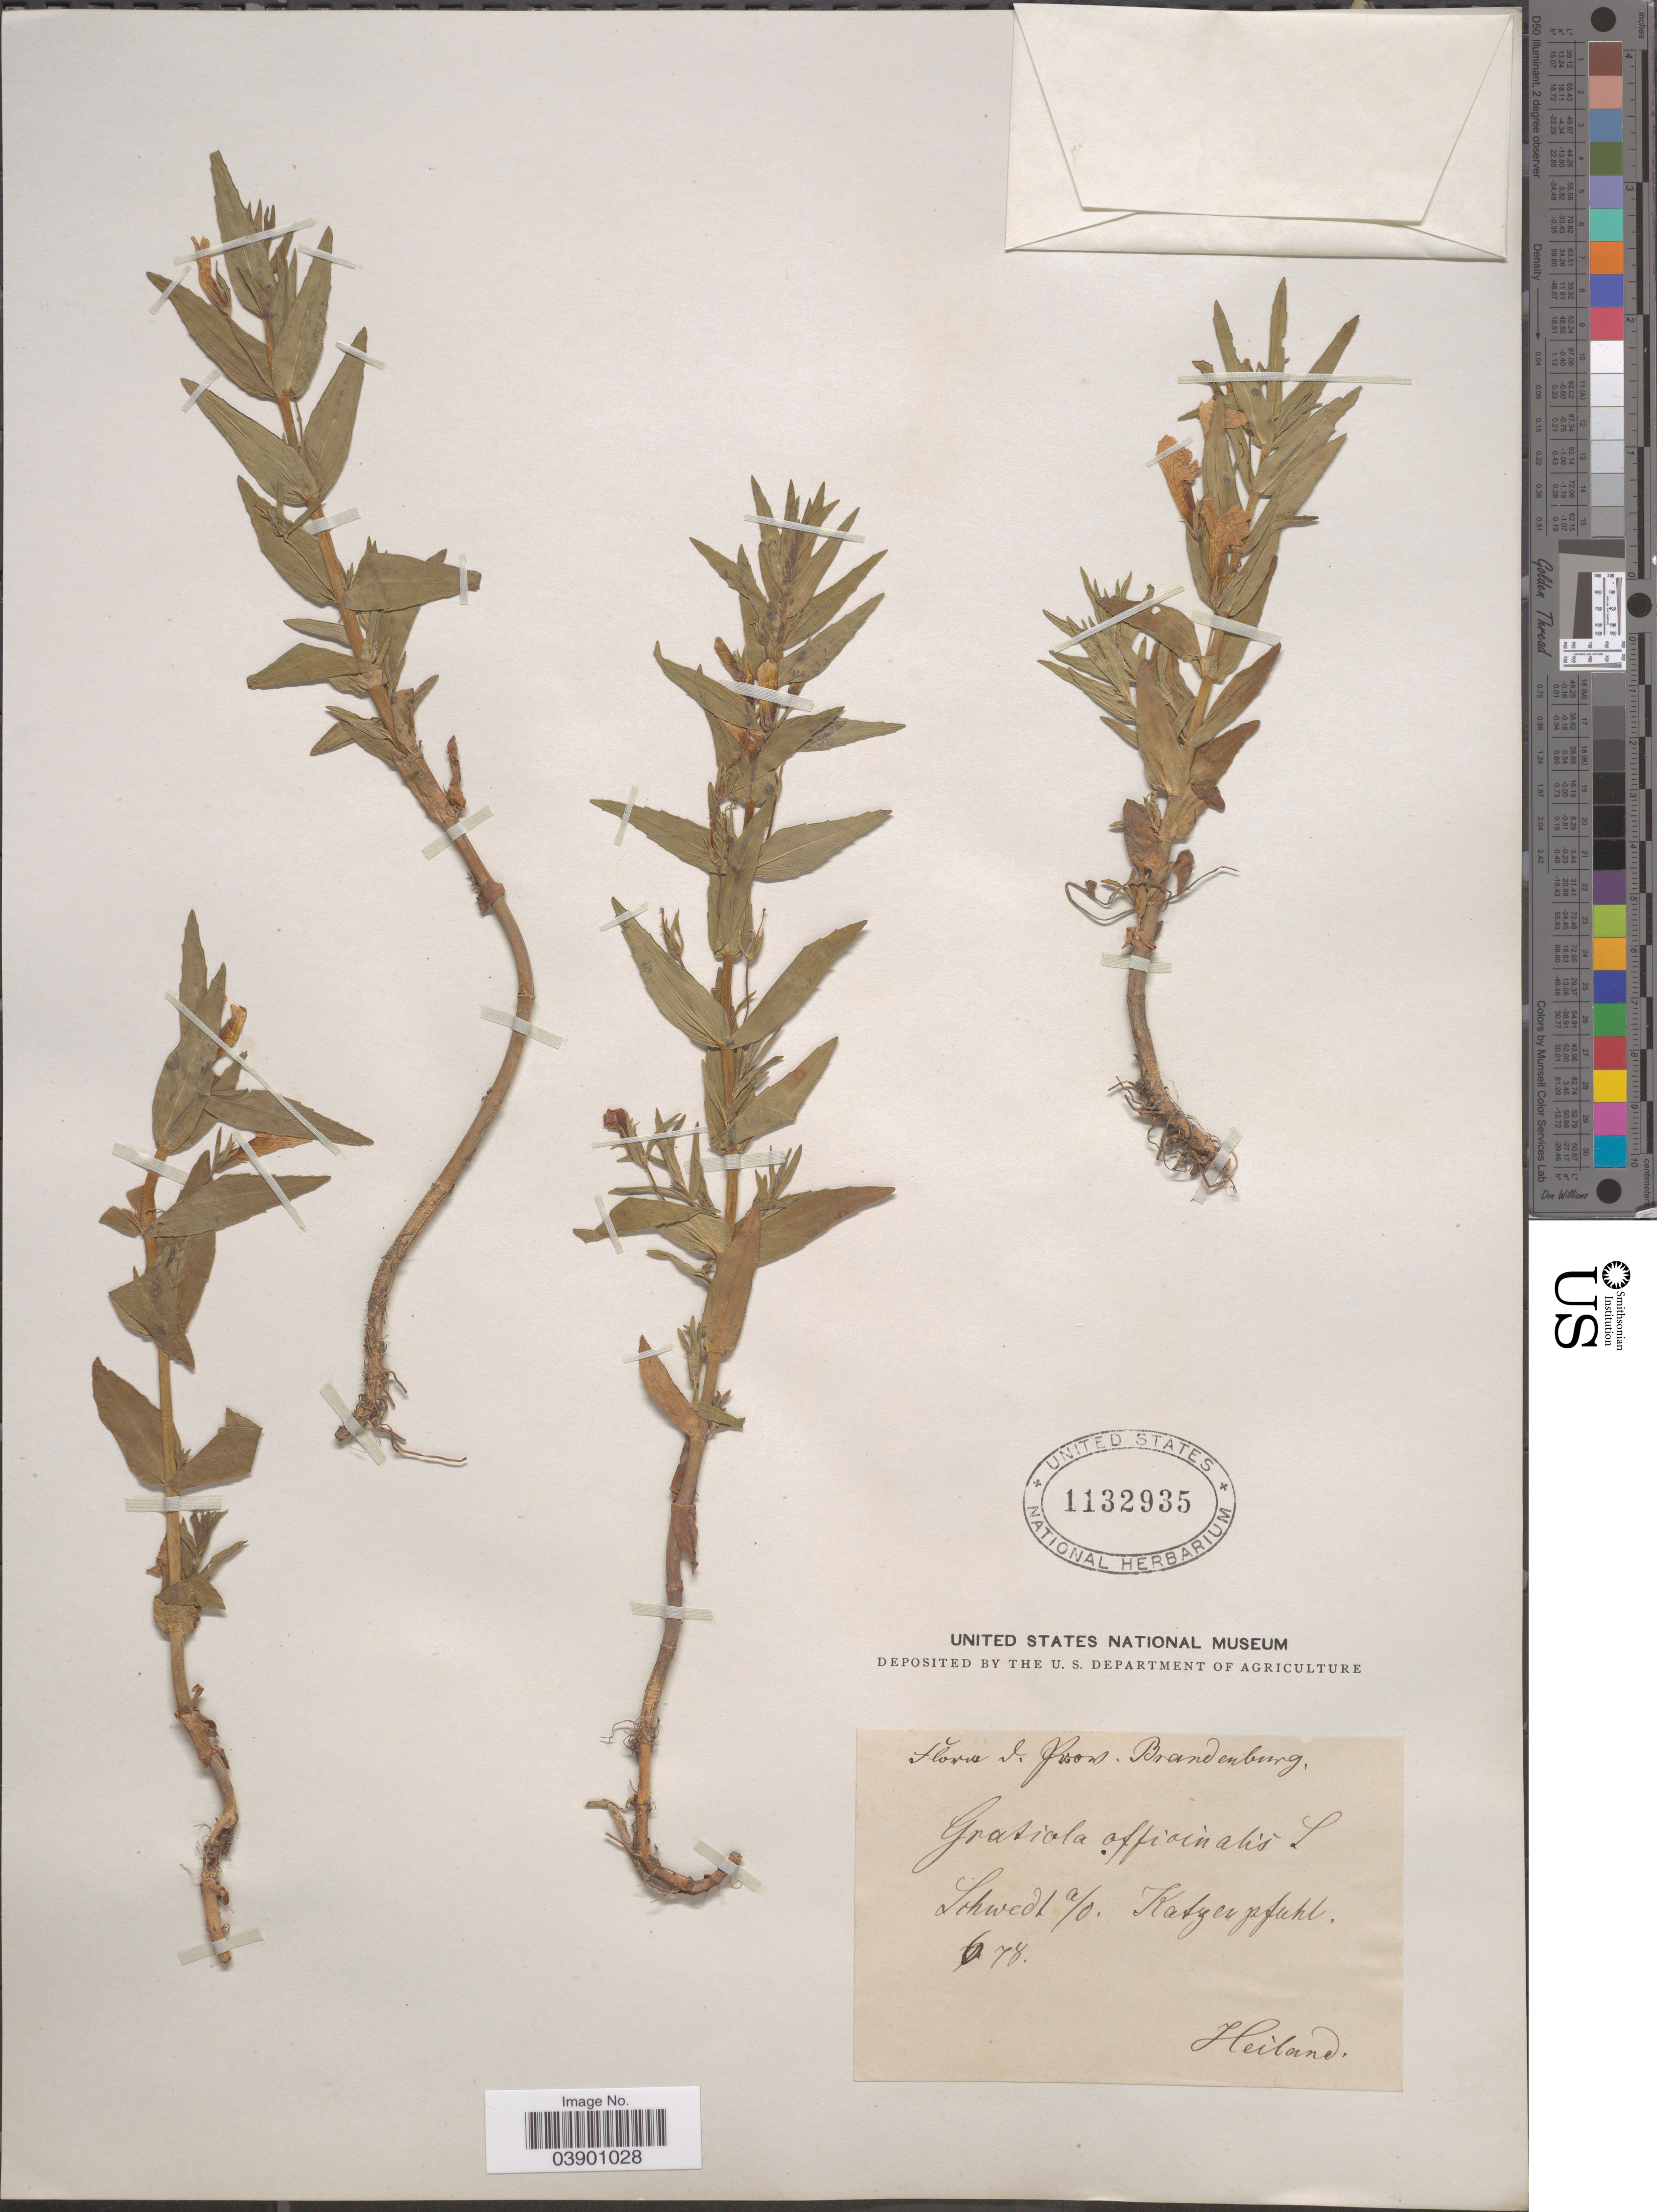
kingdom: Plantae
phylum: Tracheophyta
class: Magnoliopsida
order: Lamiales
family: Plantaginaceae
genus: Gratiola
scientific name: Gratiola officinalis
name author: L.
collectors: -. Heiland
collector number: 678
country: Germany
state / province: Brandenburg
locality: Schwedt a/o. Katzenpfuhl.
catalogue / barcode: US 1132935